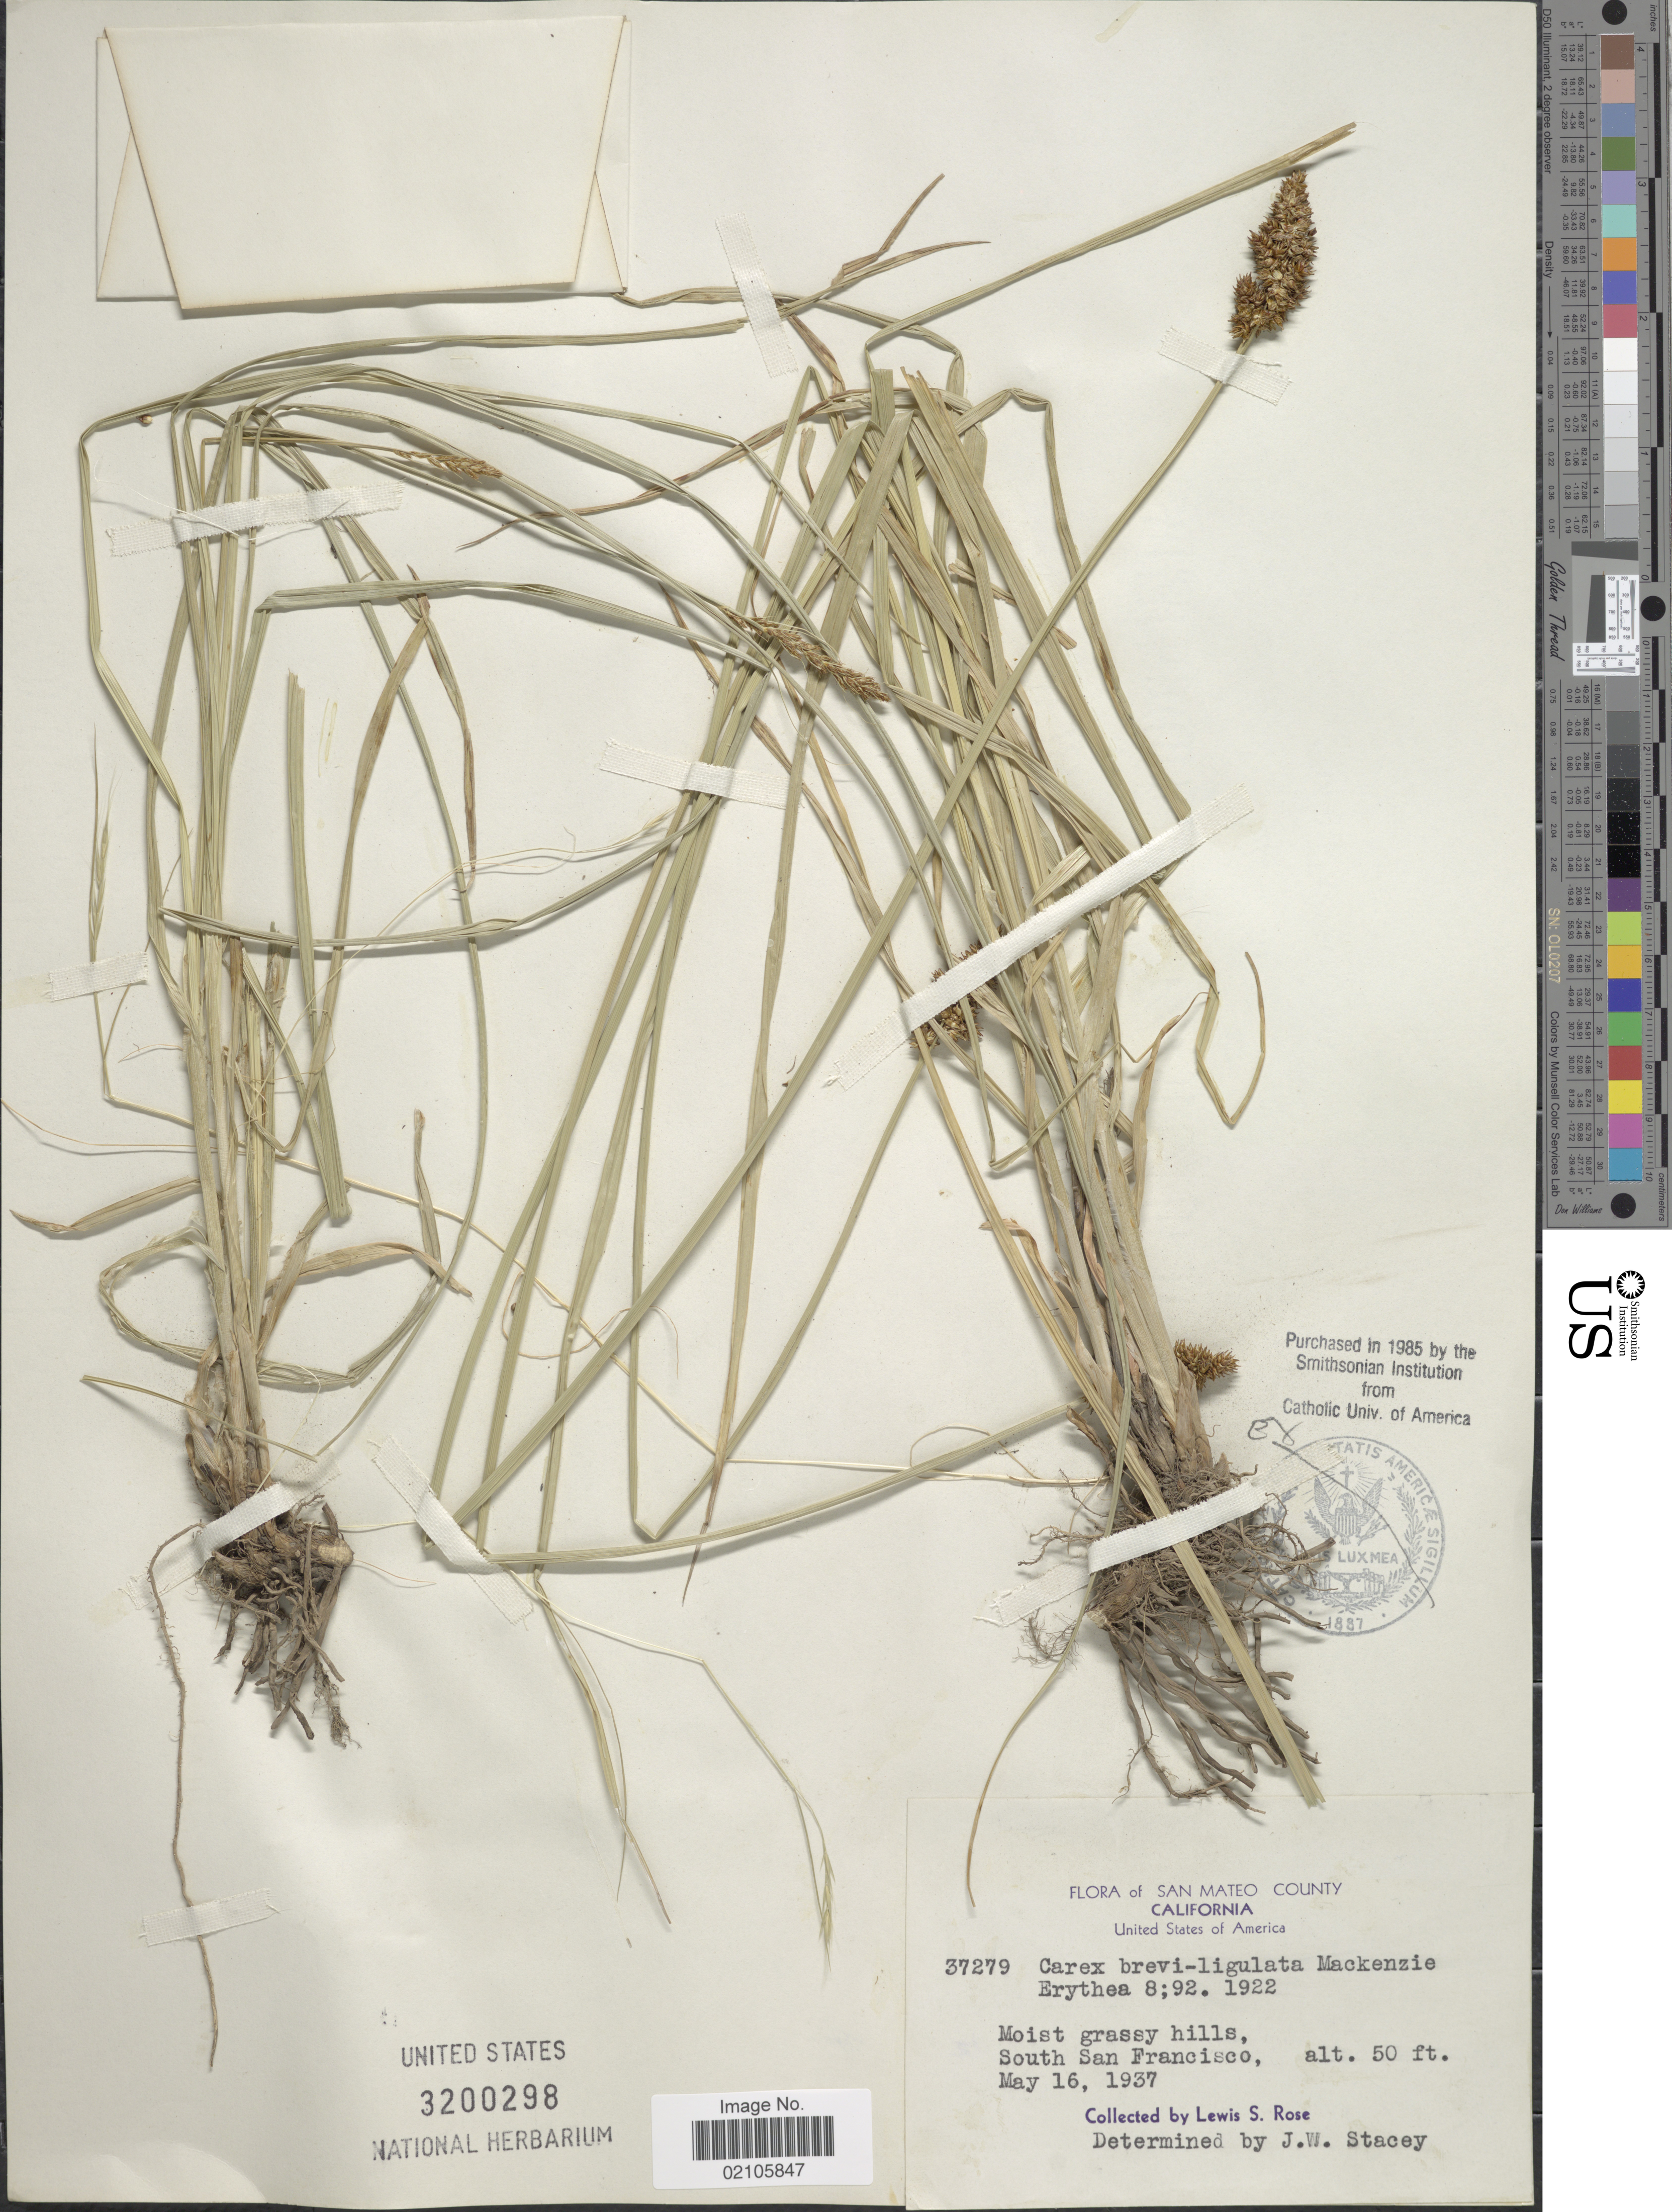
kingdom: Plantae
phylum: Tracheophyta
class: Liliopsida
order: Poales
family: Cyperaceae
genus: Carex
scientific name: Carex densa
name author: (L.H. Bailey) L.H. Bailey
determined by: Strong, Mark T., (BOT), Smithsonian Institution - National Museum of Natural History (UNITED STATES)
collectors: L. S. Rose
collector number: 37279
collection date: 1937-05-16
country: United States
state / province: California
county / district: San Mateo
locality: San Mateo County. South San Francisco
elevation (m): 15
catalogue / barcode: US 3200298